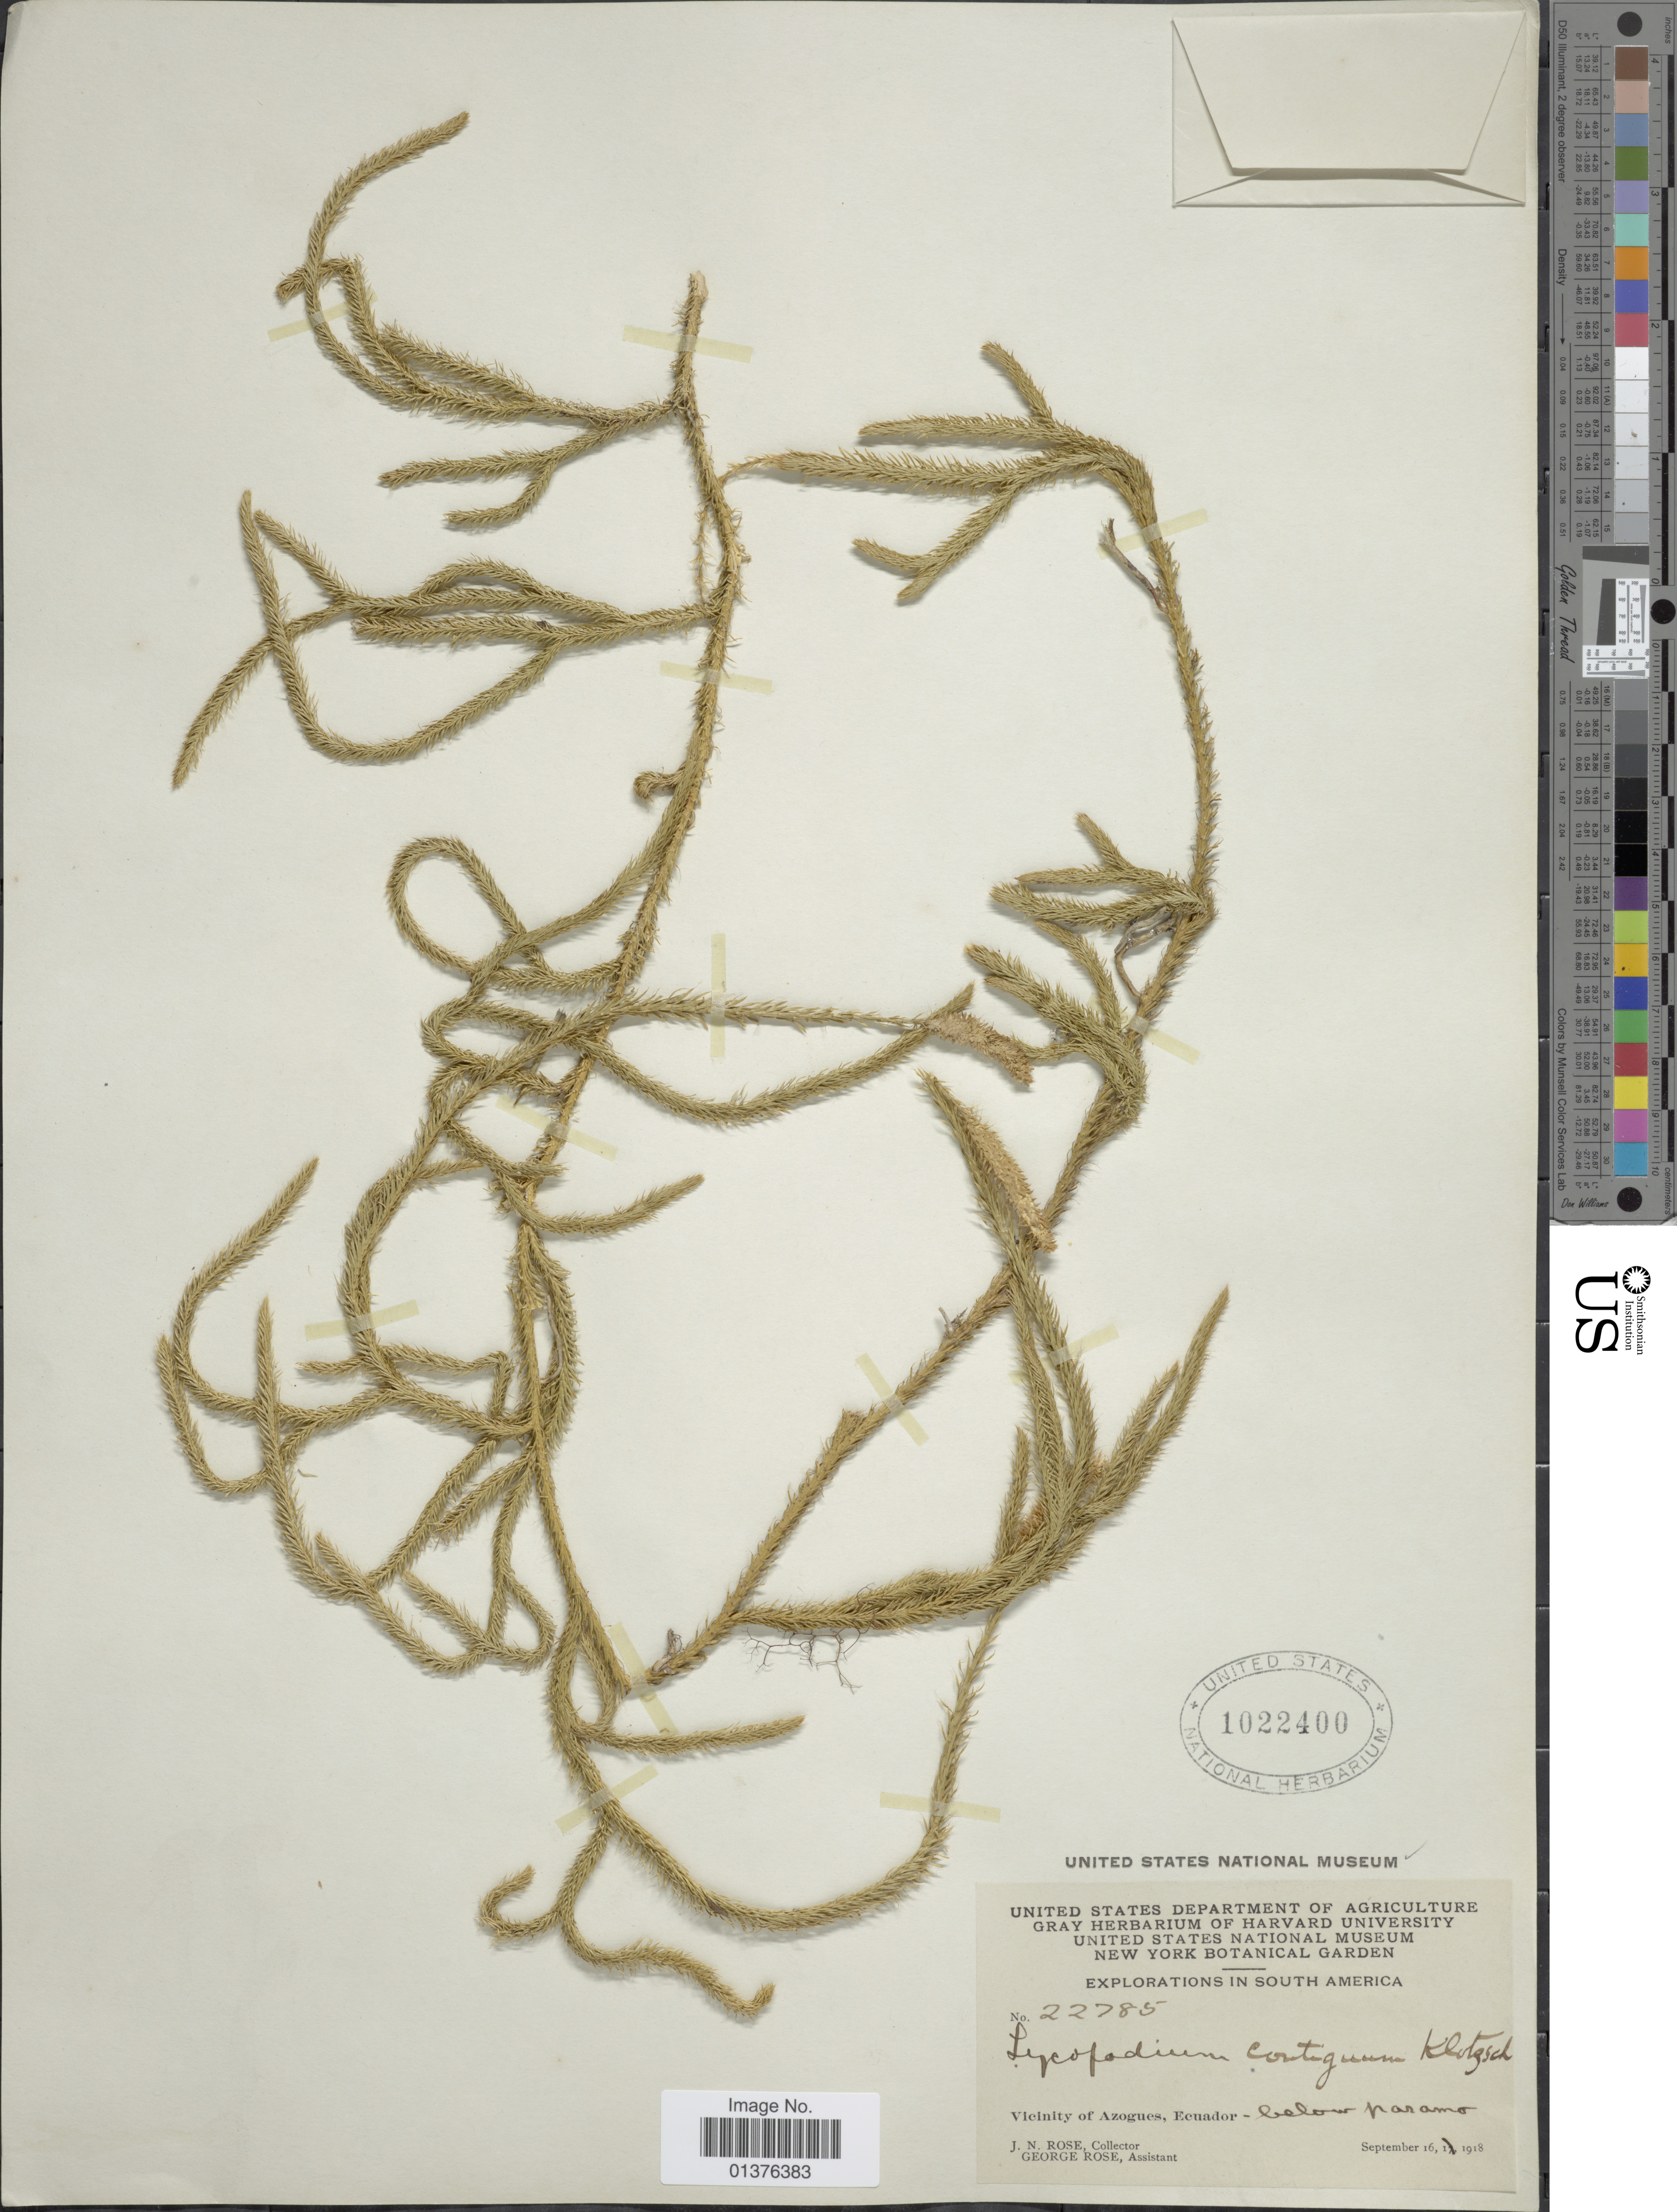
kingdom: Plantae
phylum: Tracheophyta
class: Lycopodiopsida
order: Lycopodiales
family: Lycopodiaceae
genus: Lycopodium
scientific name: Lycopodium clavatum subsp. contiguum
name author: (Klotzsch) B. Øllg.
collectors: J. N. Rose & G. Rose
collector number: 22785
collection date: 1918-09-16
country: Ecuador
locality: Vicinity of Azogues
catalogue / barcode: US 1022400